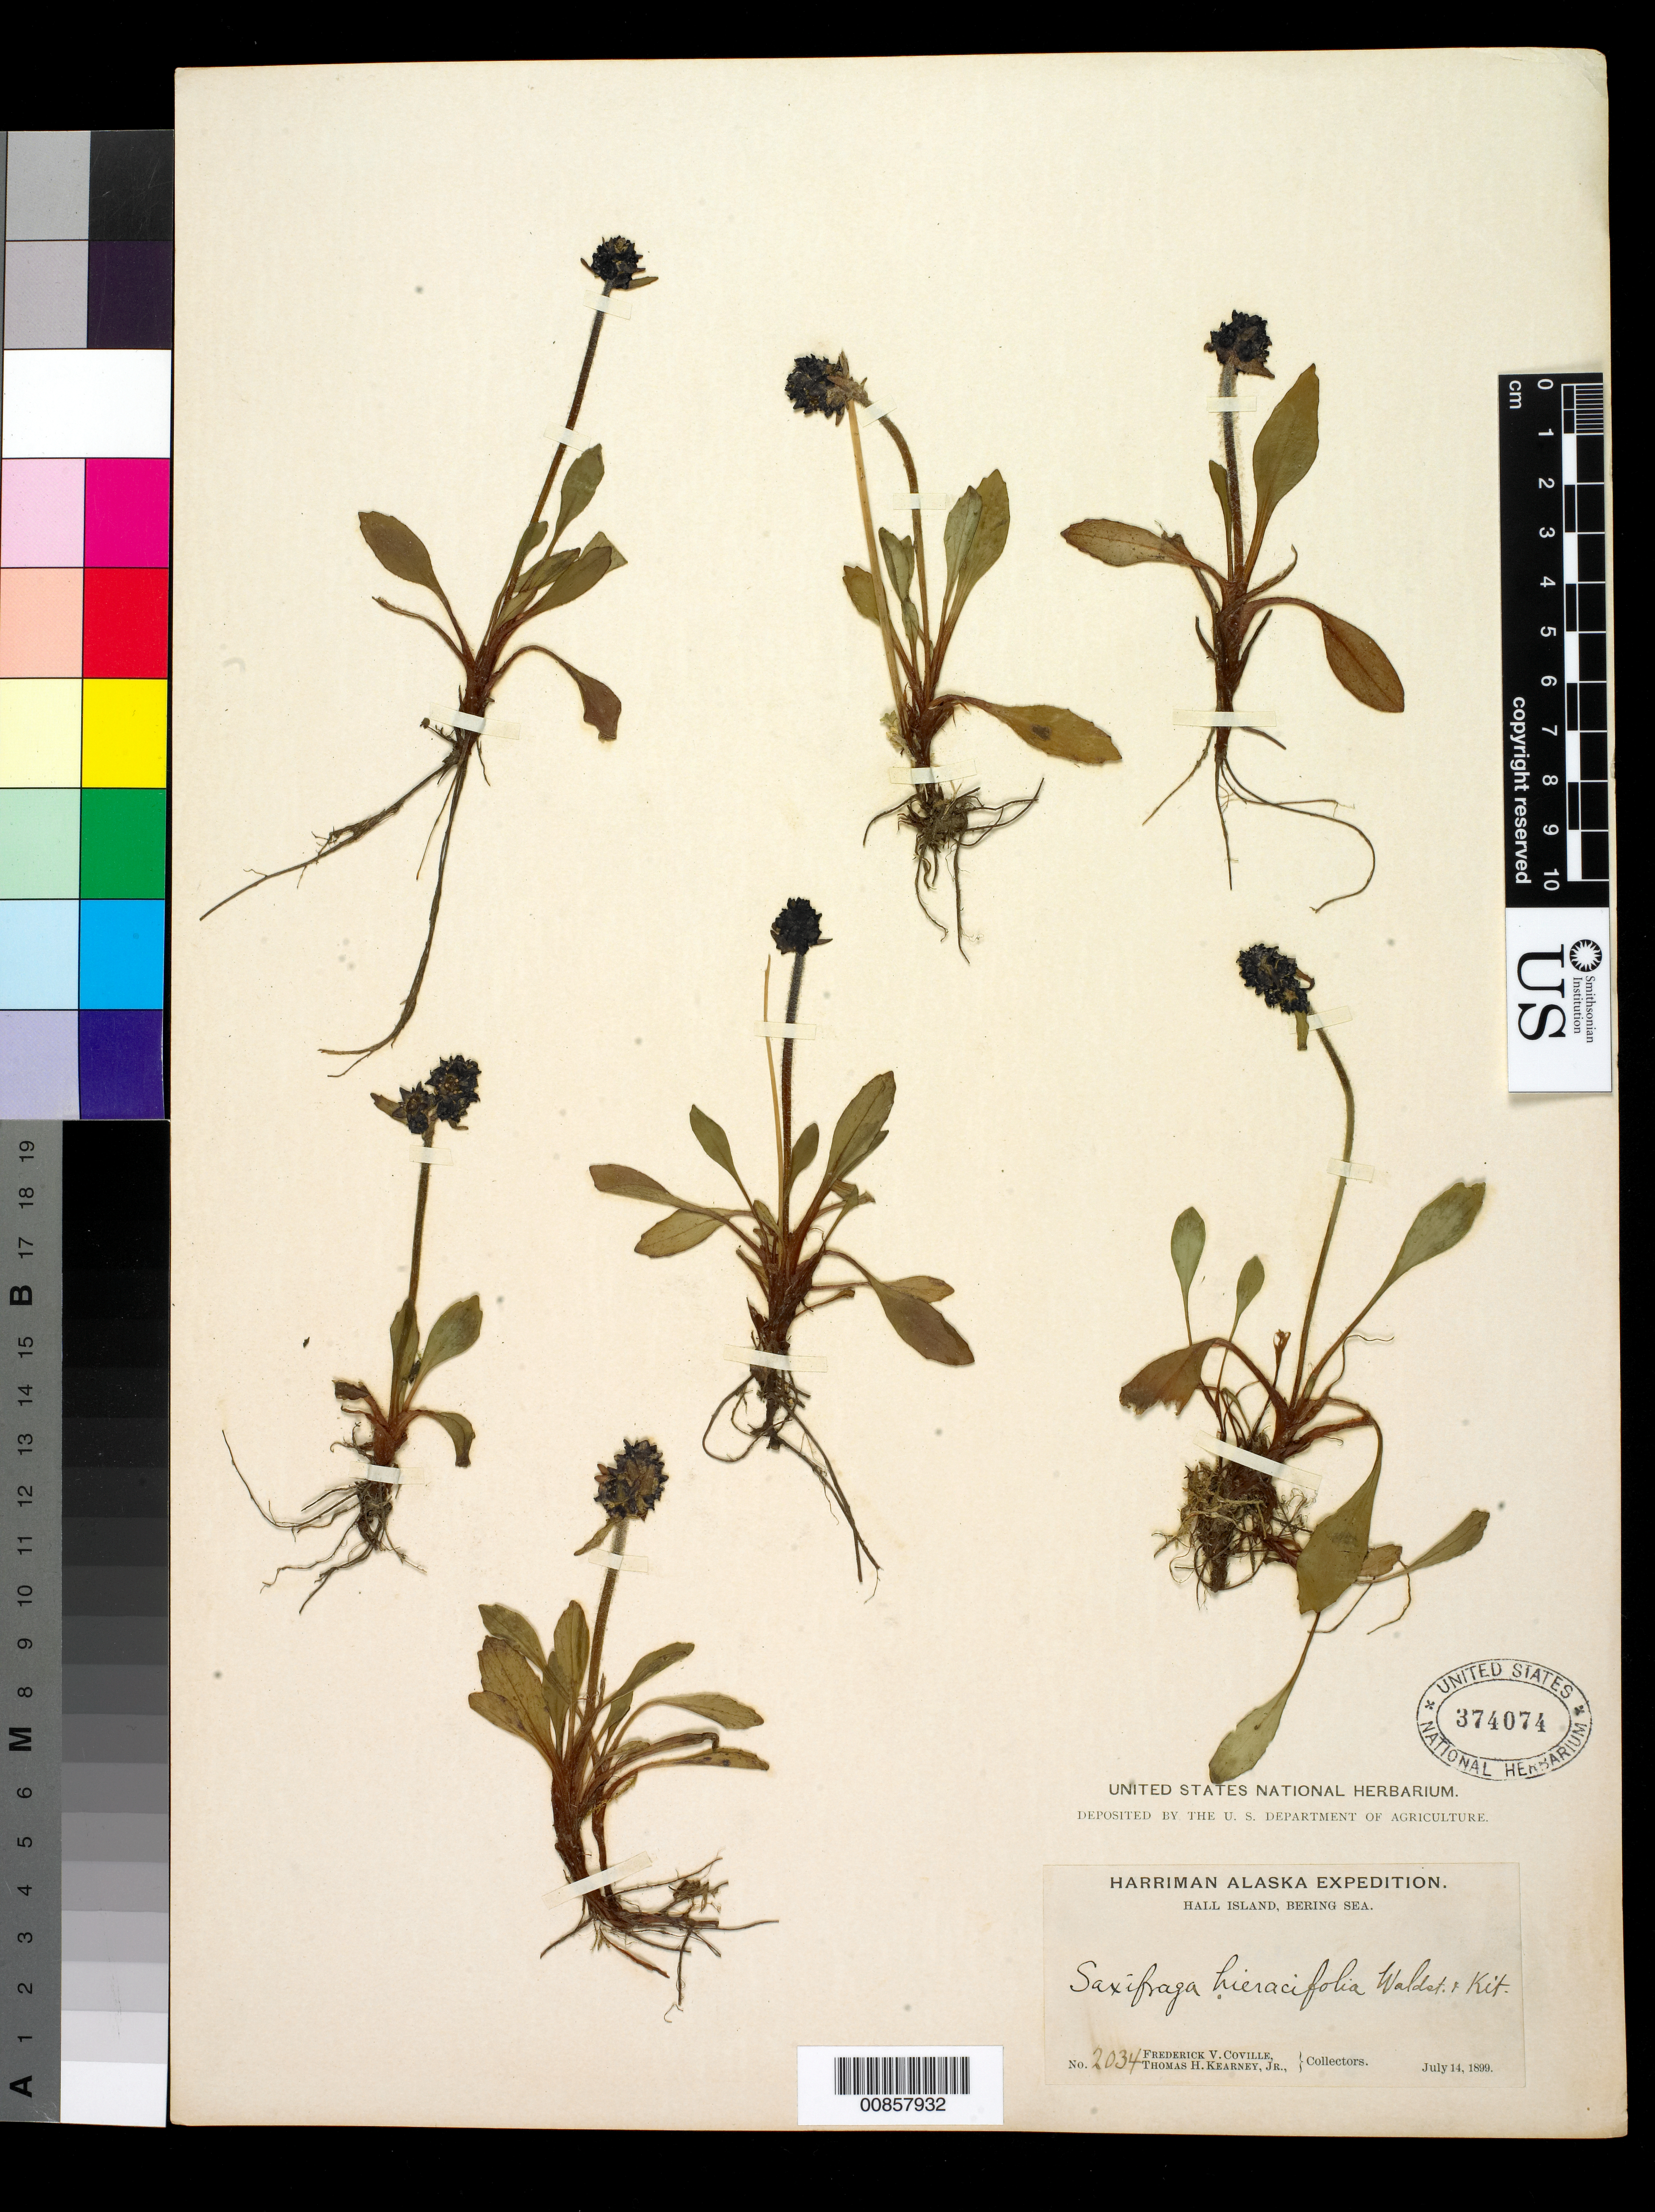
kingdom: Plantae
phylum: Tracheophyta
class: Magnoliopsida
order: Saxifragales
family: Saxifragaceae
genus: Micranthes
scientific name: Micranthes hieraciifolia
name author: (Waldst. & Kit. ex Willd.) Haw.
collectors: F. V. Coville & T. H. Kearney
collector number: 2034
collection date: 1899-07-14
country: United States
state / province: Alaska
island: Hall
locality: Bering Sea.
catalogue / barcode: US 374074